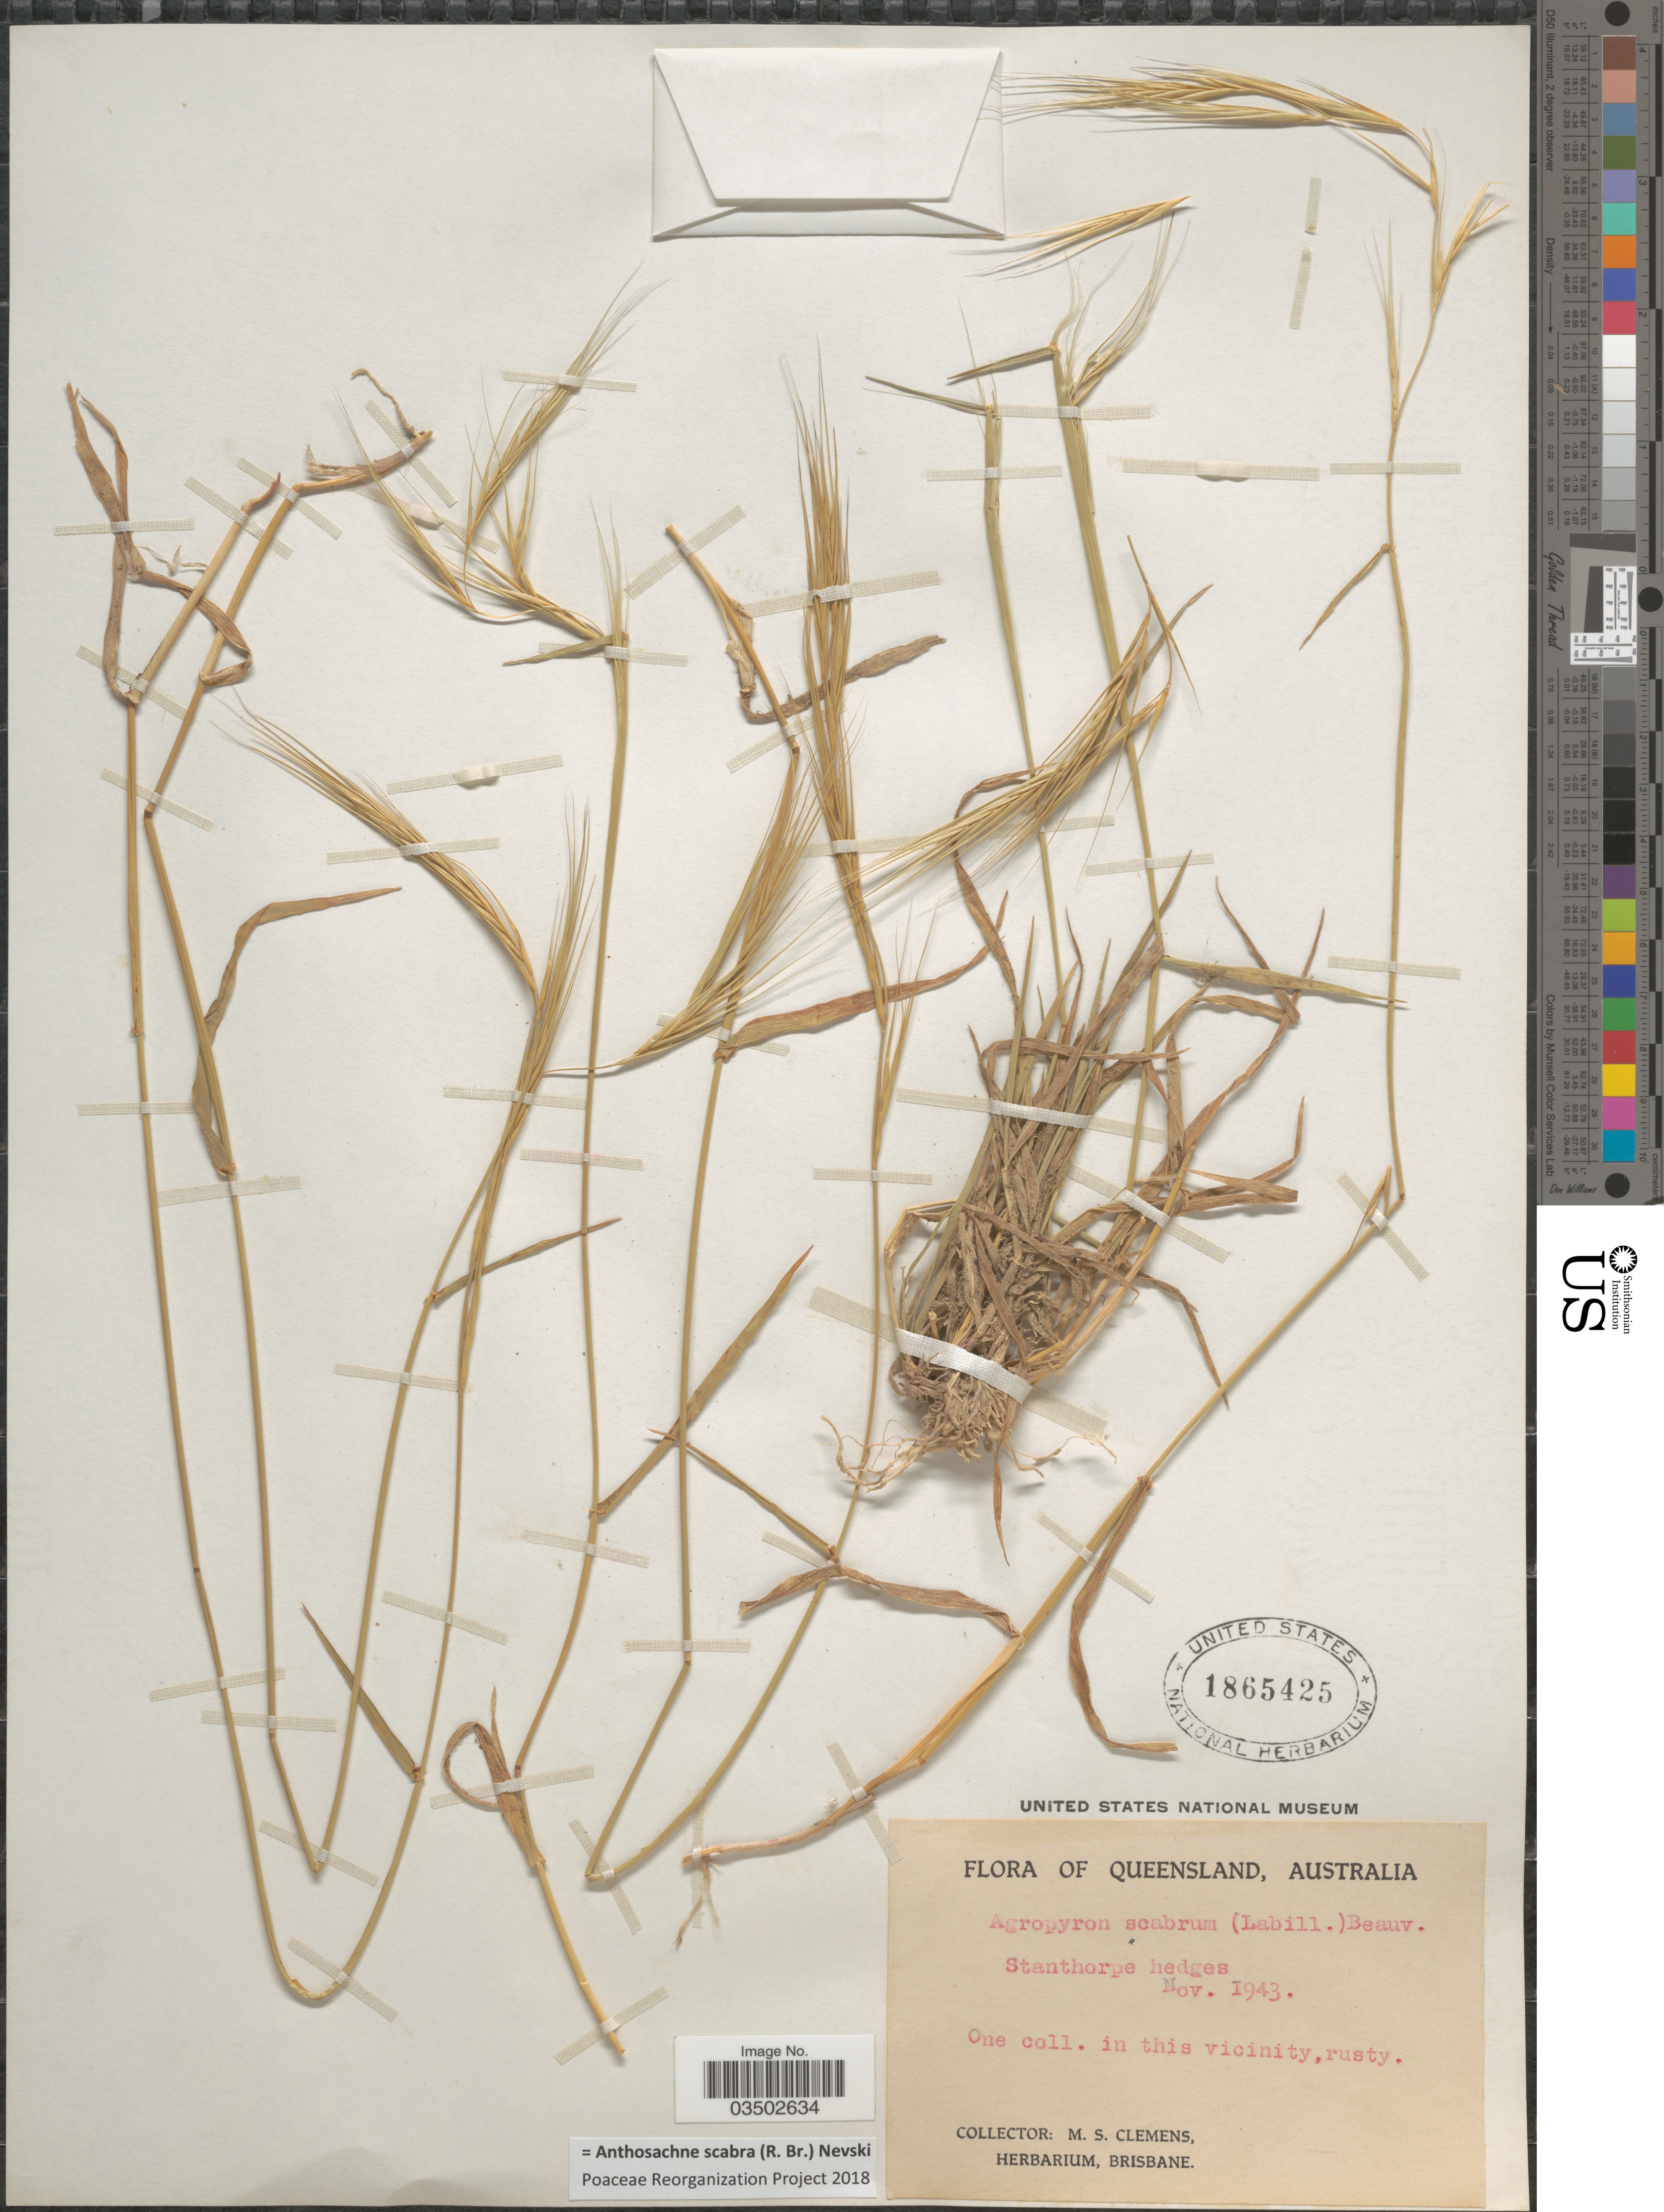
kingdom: Plantae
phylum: Tracheophyta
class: Liliopsida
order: Poales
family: Poaceae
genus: Anthosachne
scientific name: Anthosachne scabra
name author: (R. Br.) Nevski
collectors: M. S. Clemens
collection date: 1943-11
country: Australia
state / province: Queensland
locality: Stanthorpe hedges. One coll. in this vicinity.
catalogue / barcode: US 1865425